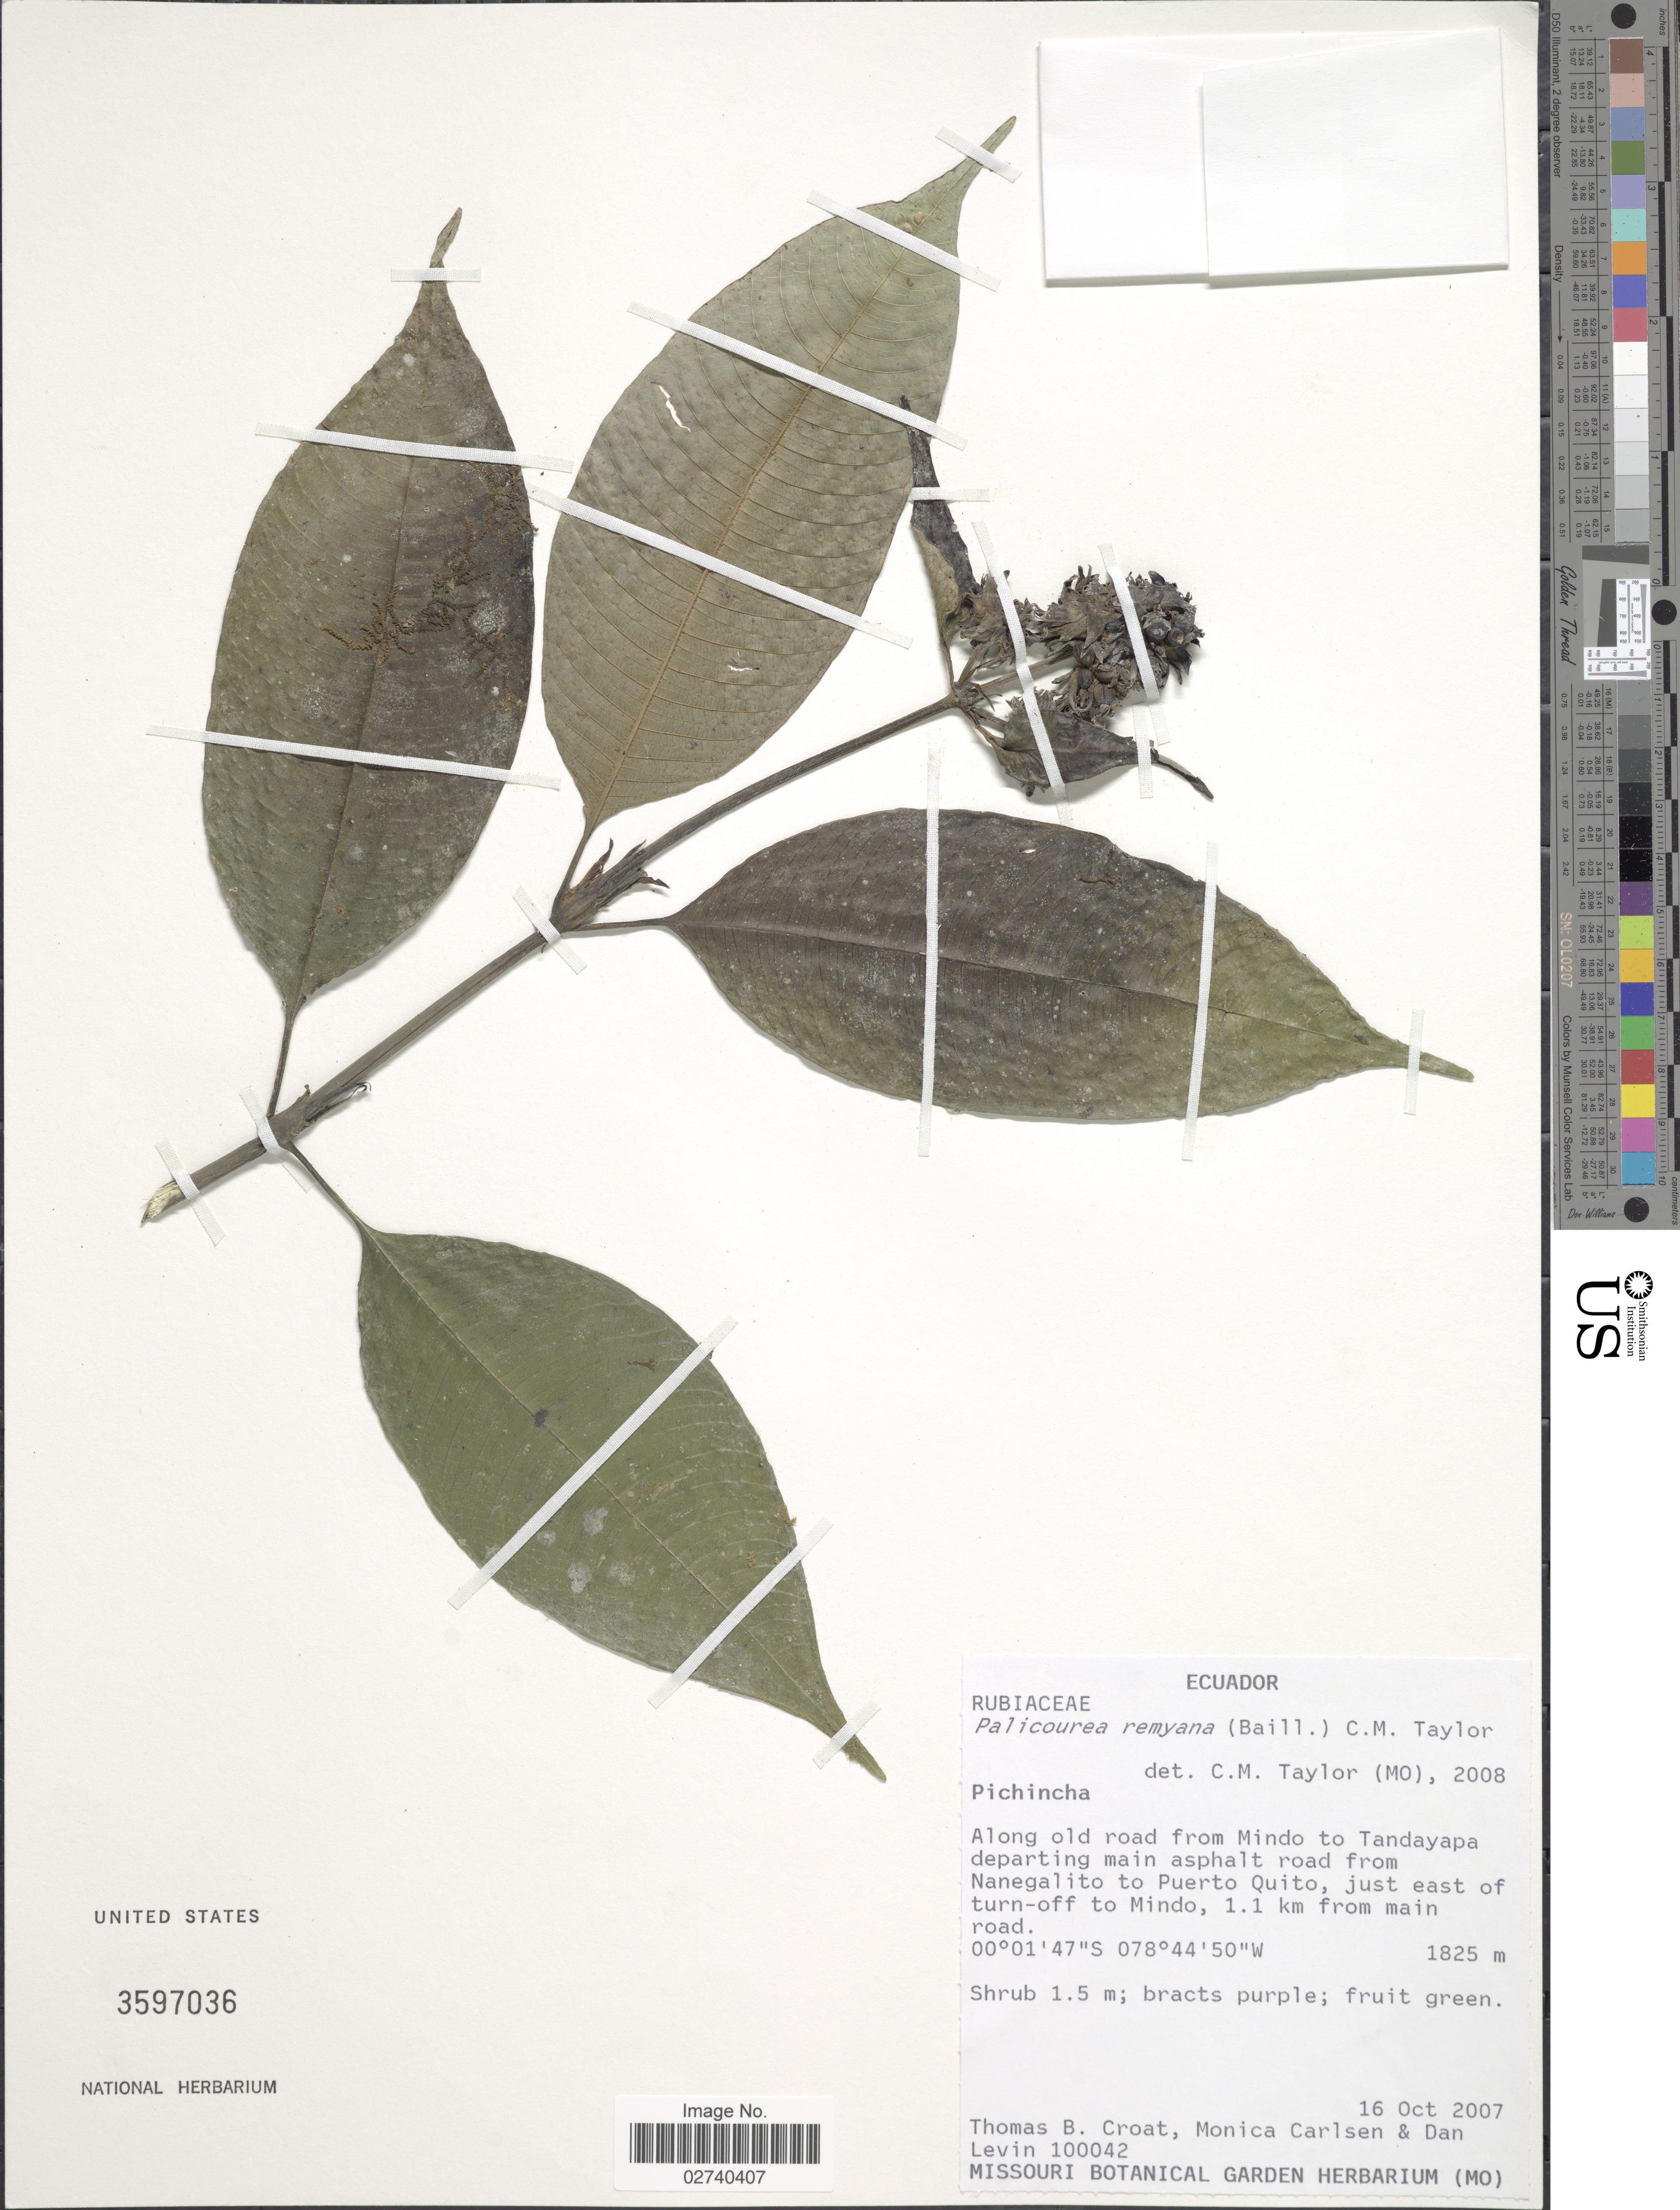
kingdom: Plantae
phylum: Tracheophyta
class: Magnoliopsida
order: Gentianales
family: Rubiaceae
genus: Palicourea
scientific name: Palicourea remyana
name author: (Baill.) C.M. Taylor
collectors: T. B. Croat, M. M. Carlsen & D. Levin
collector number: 100042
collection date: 2007-10-16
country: Ecuador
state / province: Pichincha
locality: Along old road from Mindo to Tandayapa departing main asphalt road from Nanegalito to Puerto Quito, just east of turn-off to Mindo, 1.1 km from main road.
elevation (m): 1825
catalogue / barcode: US 3597036